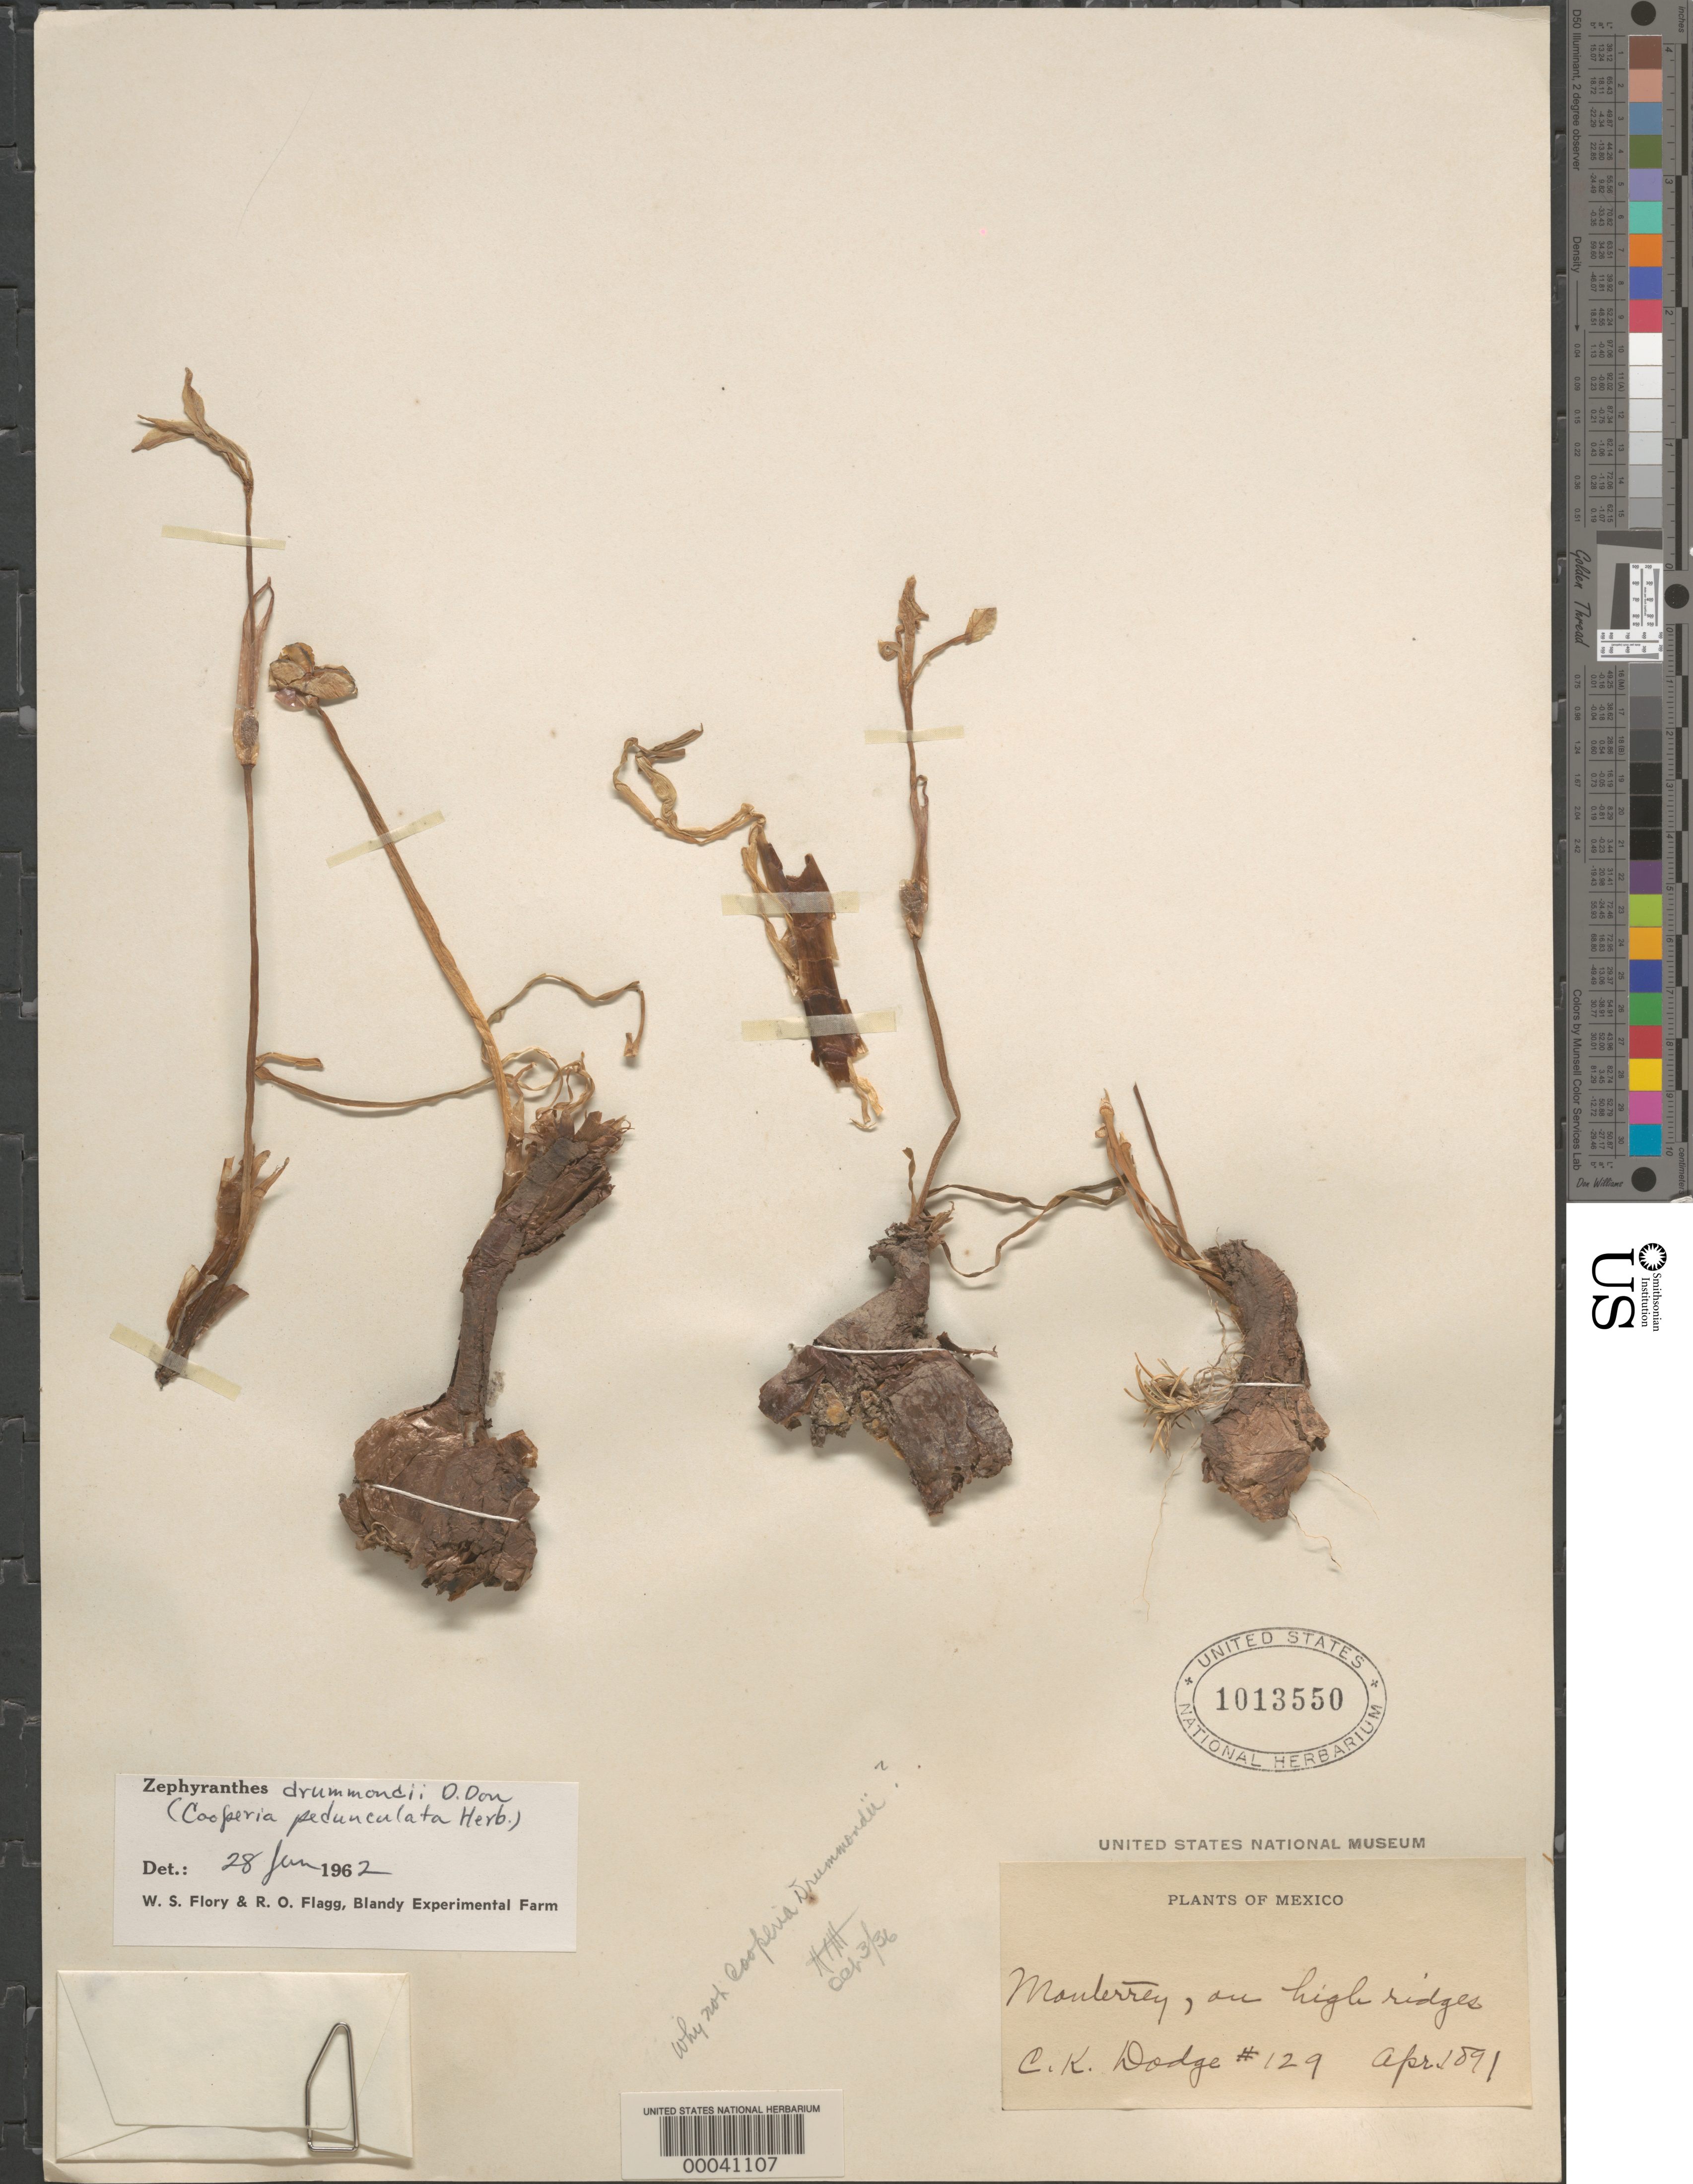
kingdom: Plantae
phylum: Tracheophyta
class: Liliopsida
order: Asparagales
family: Amaryllidaceae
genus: Zephyranthes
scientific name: Zephyranthes drummondii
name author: D. Don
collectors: C. K. Dodge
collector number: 129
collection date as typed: Apr 1891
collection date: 1891-04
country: Mexico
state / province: Nuevo León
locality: Near Monterrey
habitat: On high ridges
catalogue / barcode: US 1013550